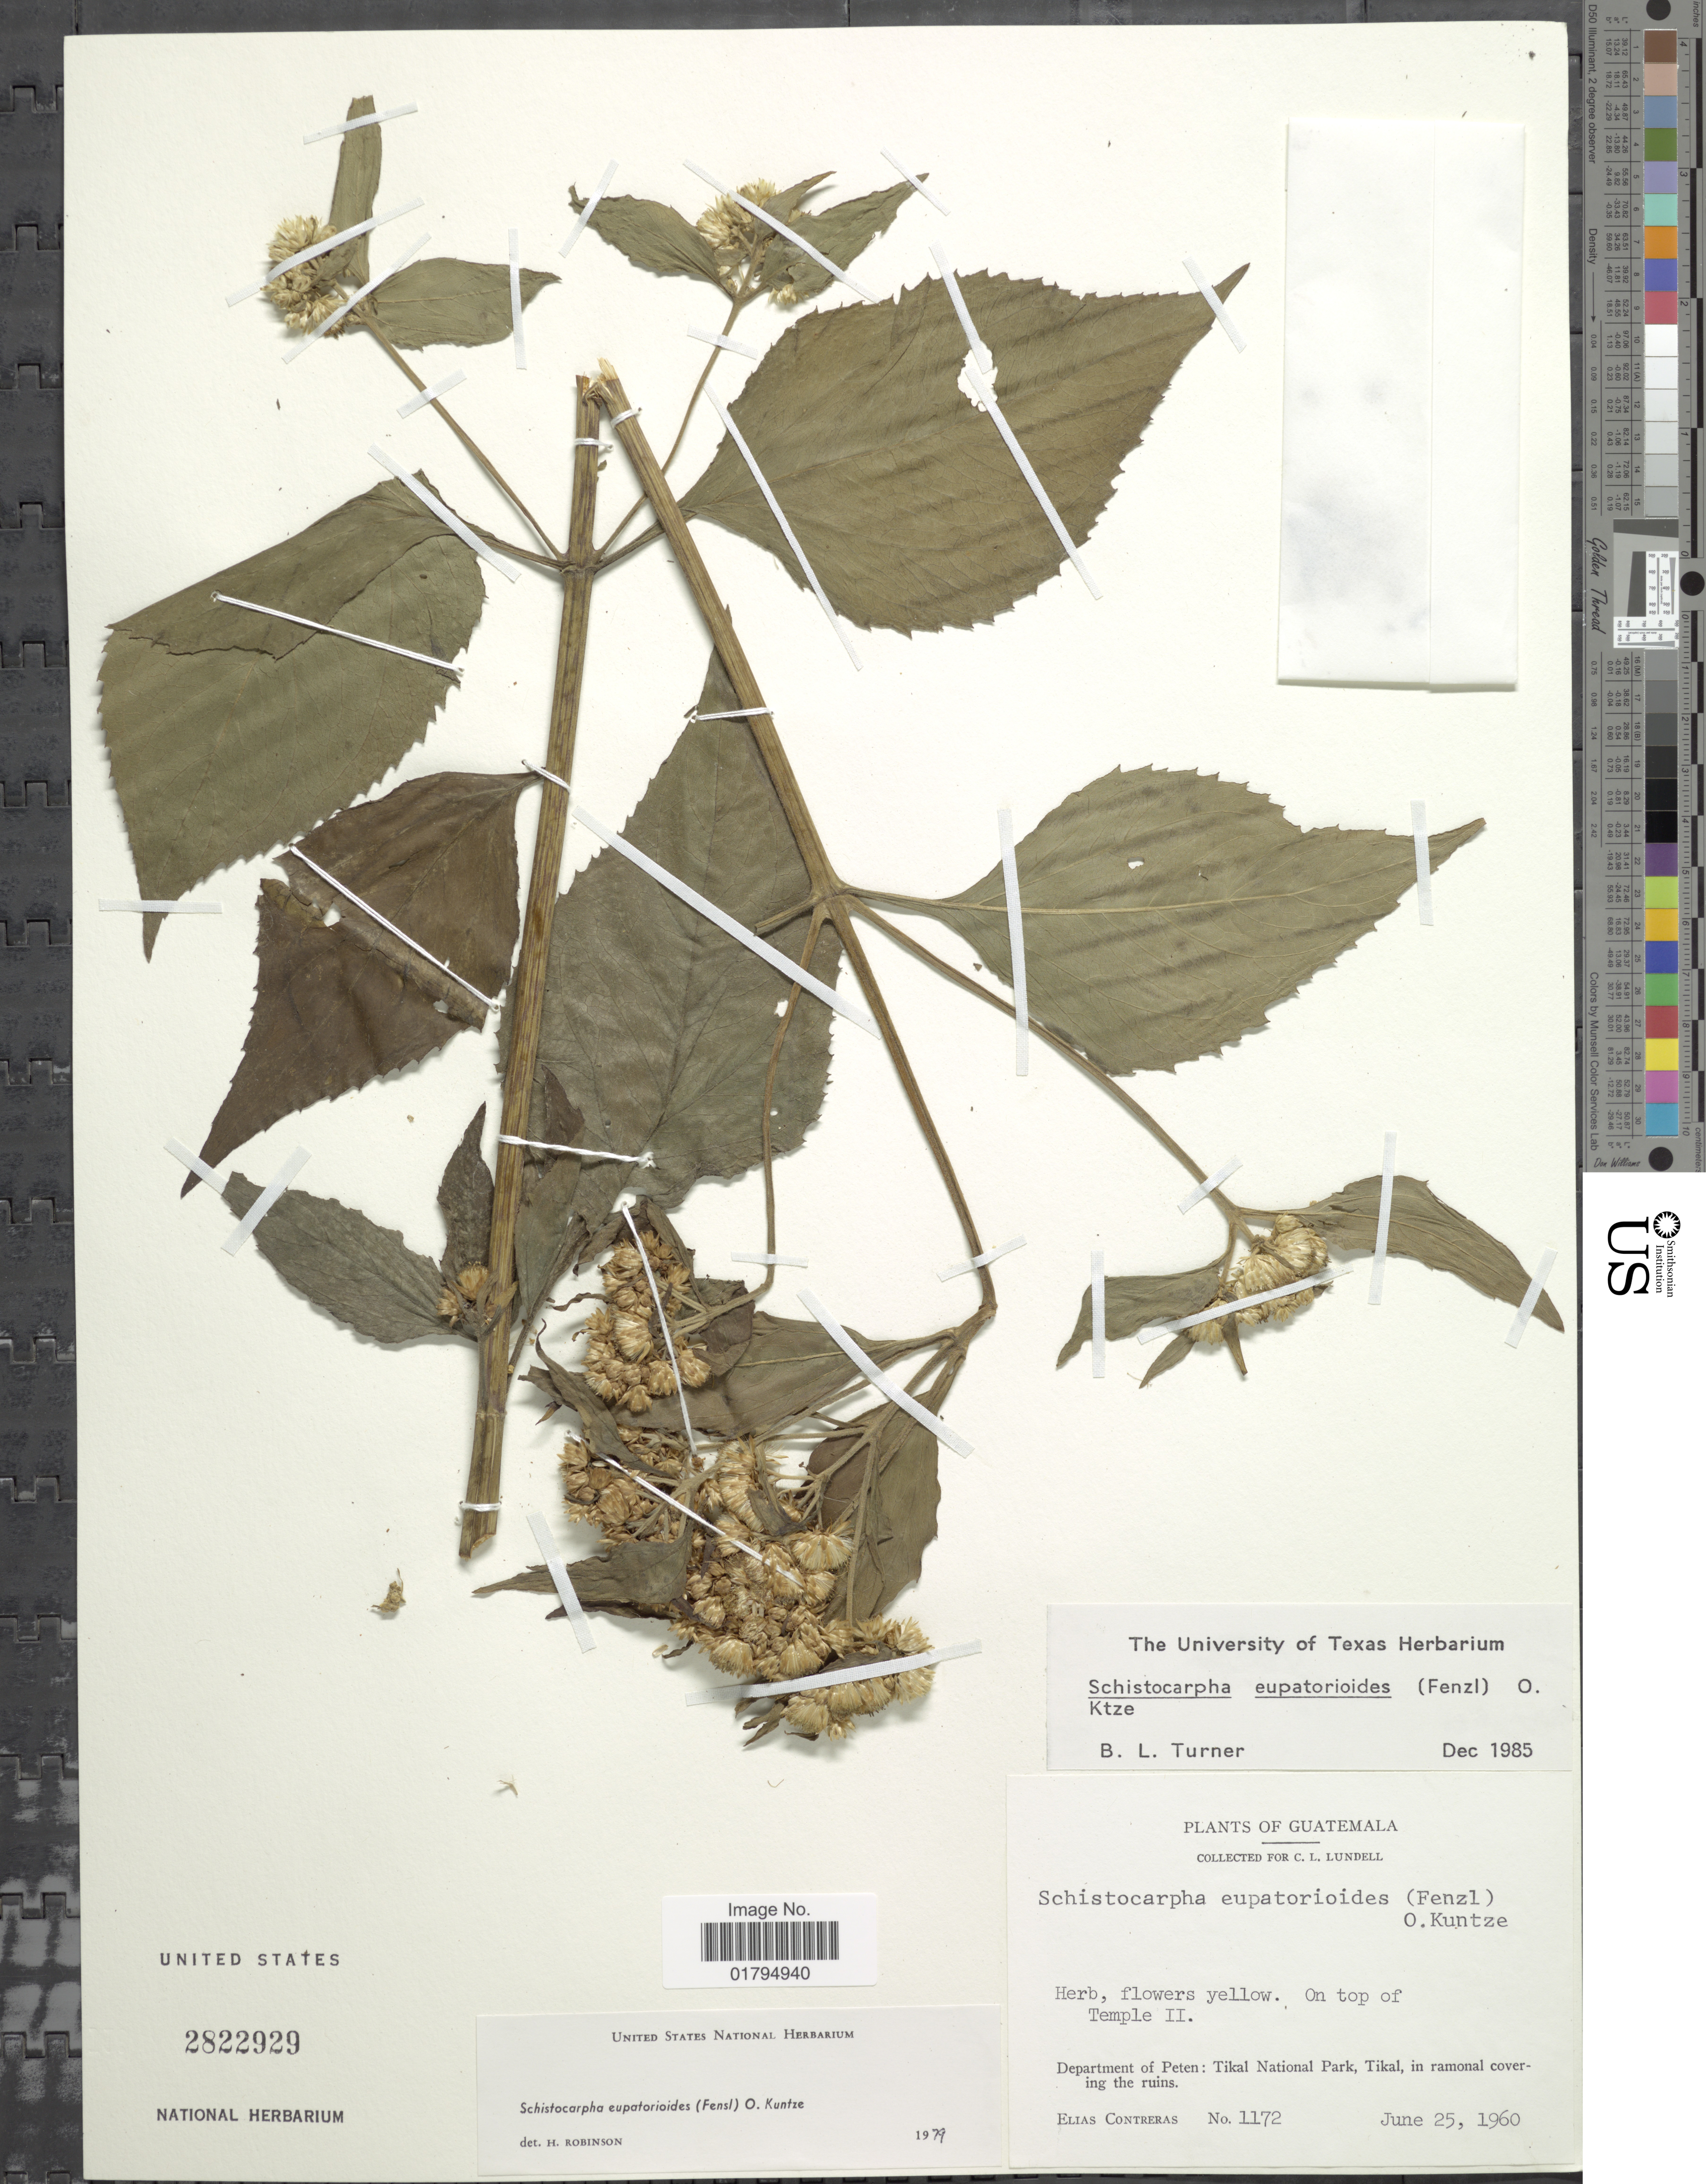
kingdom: Plantae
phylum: Tracheophyta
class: Magnoliopsida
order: Asterales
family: Asteraceae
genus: Schistocarpha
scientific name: Schistocarpha eupatorioides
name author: (Fenzl) Kuntze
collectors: E. Contreras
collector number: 1172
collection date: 1960-06-25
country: Guatemala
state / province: El Petén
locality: Tikal National Park, Tikal. On top Temple II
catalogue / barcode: US 2822929